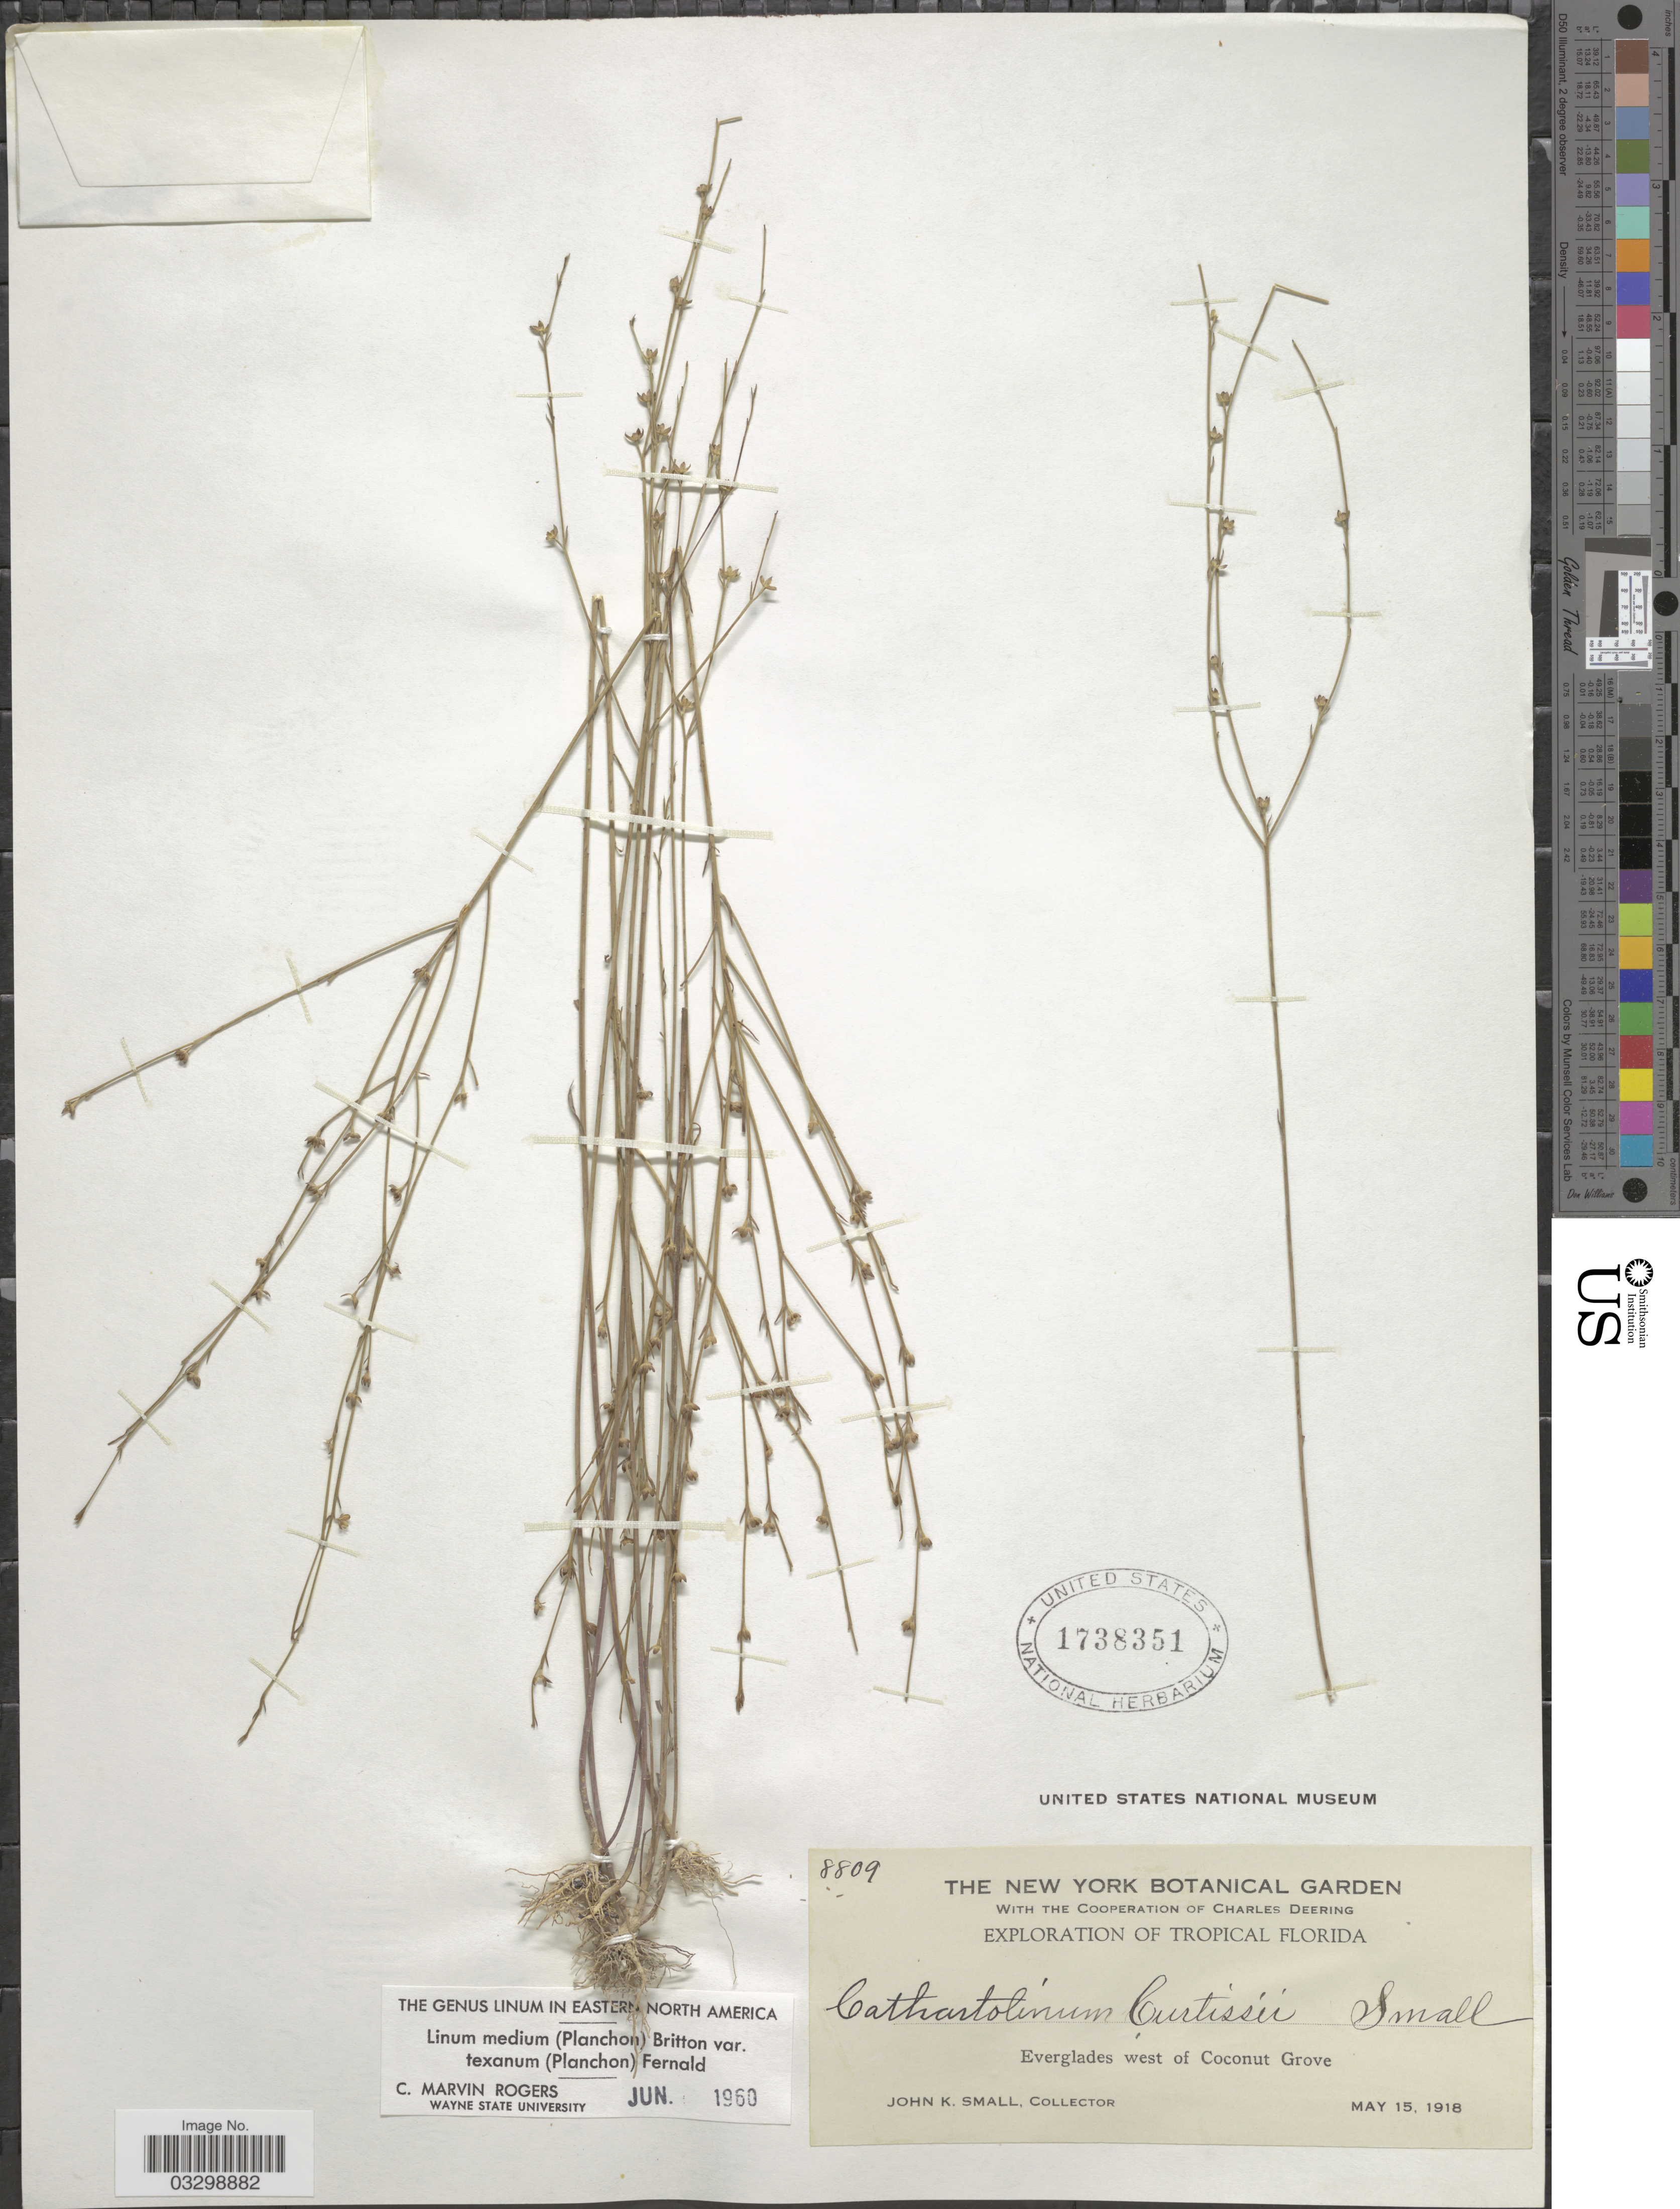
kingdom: Plantae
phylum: Tracheophyta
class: Magnoliopsida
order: Malpighiales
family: Linaceae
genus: Linum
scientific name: Linum medium var. texanum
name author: (Planch.) Fernald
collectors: J. K. Small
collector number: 8809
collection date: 1918-05-15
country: United States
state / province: Florida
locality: Tropical Florida, Everglades west of Coconut Grove.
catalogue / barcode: US 1738351